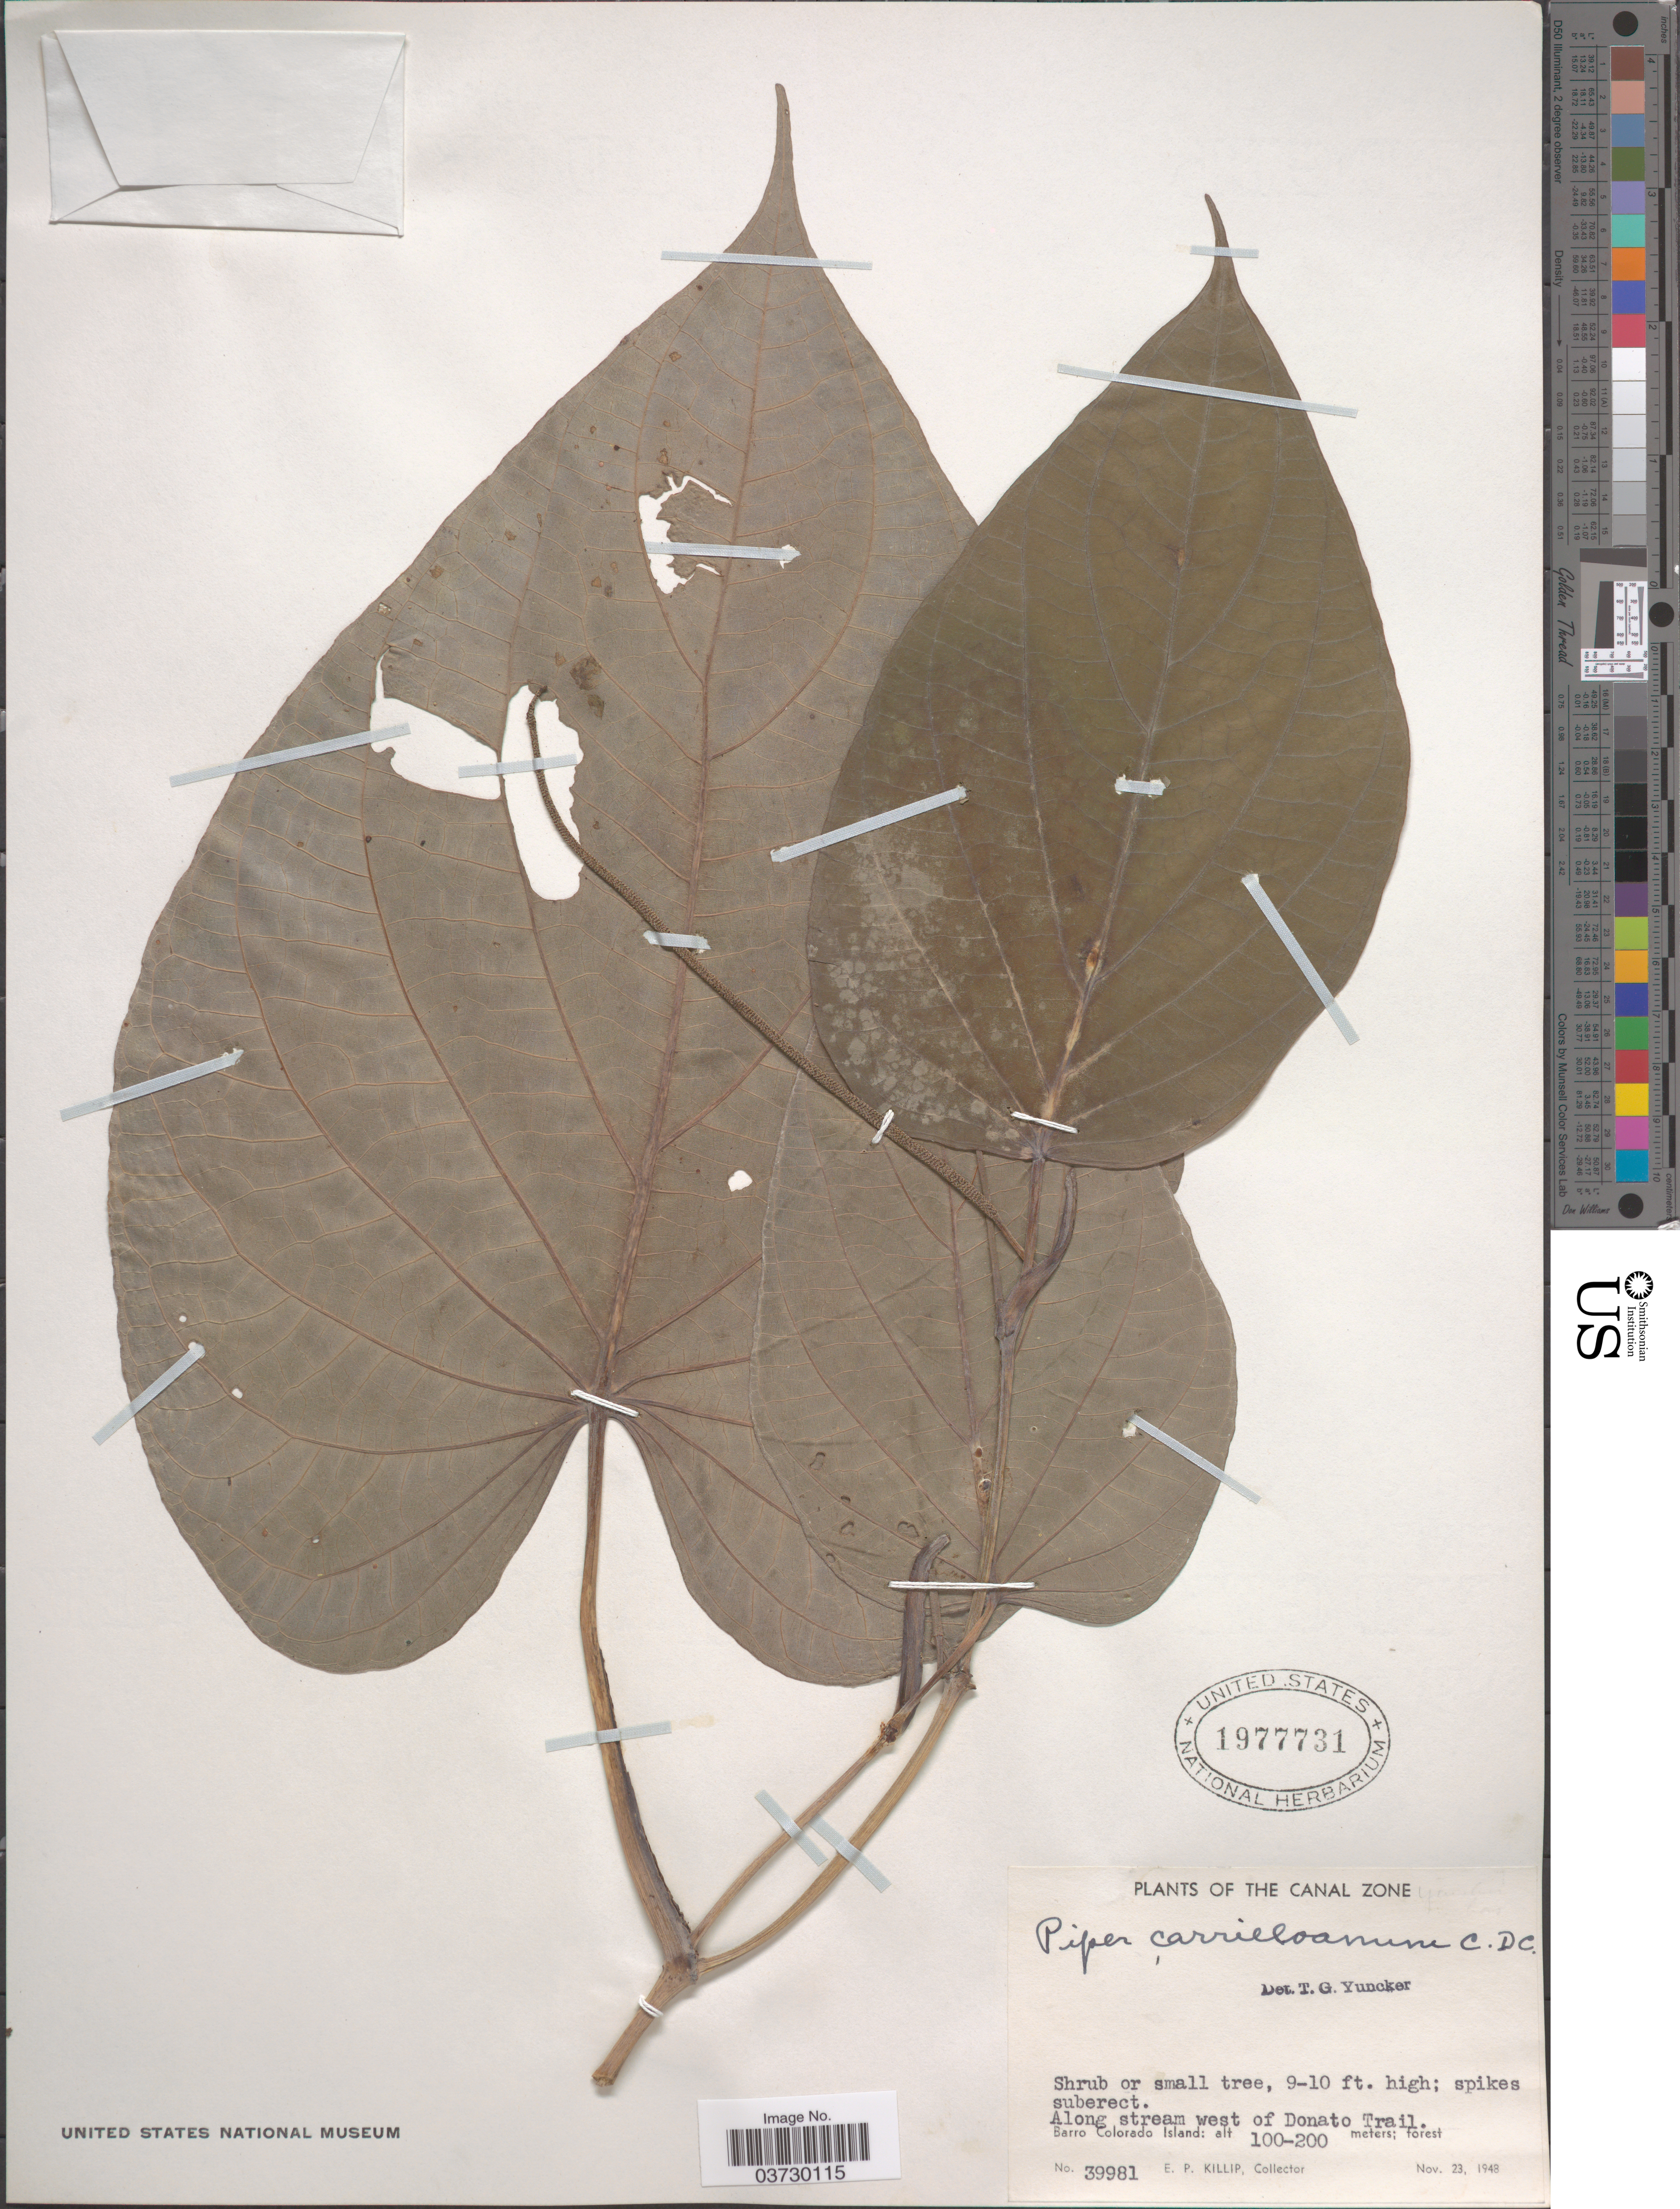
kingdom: Plantae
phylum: Tracheophyta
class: Magnoliopsida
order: Piperales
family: Piperaceae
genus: Piper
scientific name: Piper carrilloanum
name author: C. DC.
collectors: E. P. Killip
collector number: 39981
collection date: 1948-11-23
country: Panama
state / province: Panamá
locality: Canal Zone. Along stream west of Donato Trail. Barro Colorado Island.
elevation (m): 100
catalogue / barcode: US 1977731